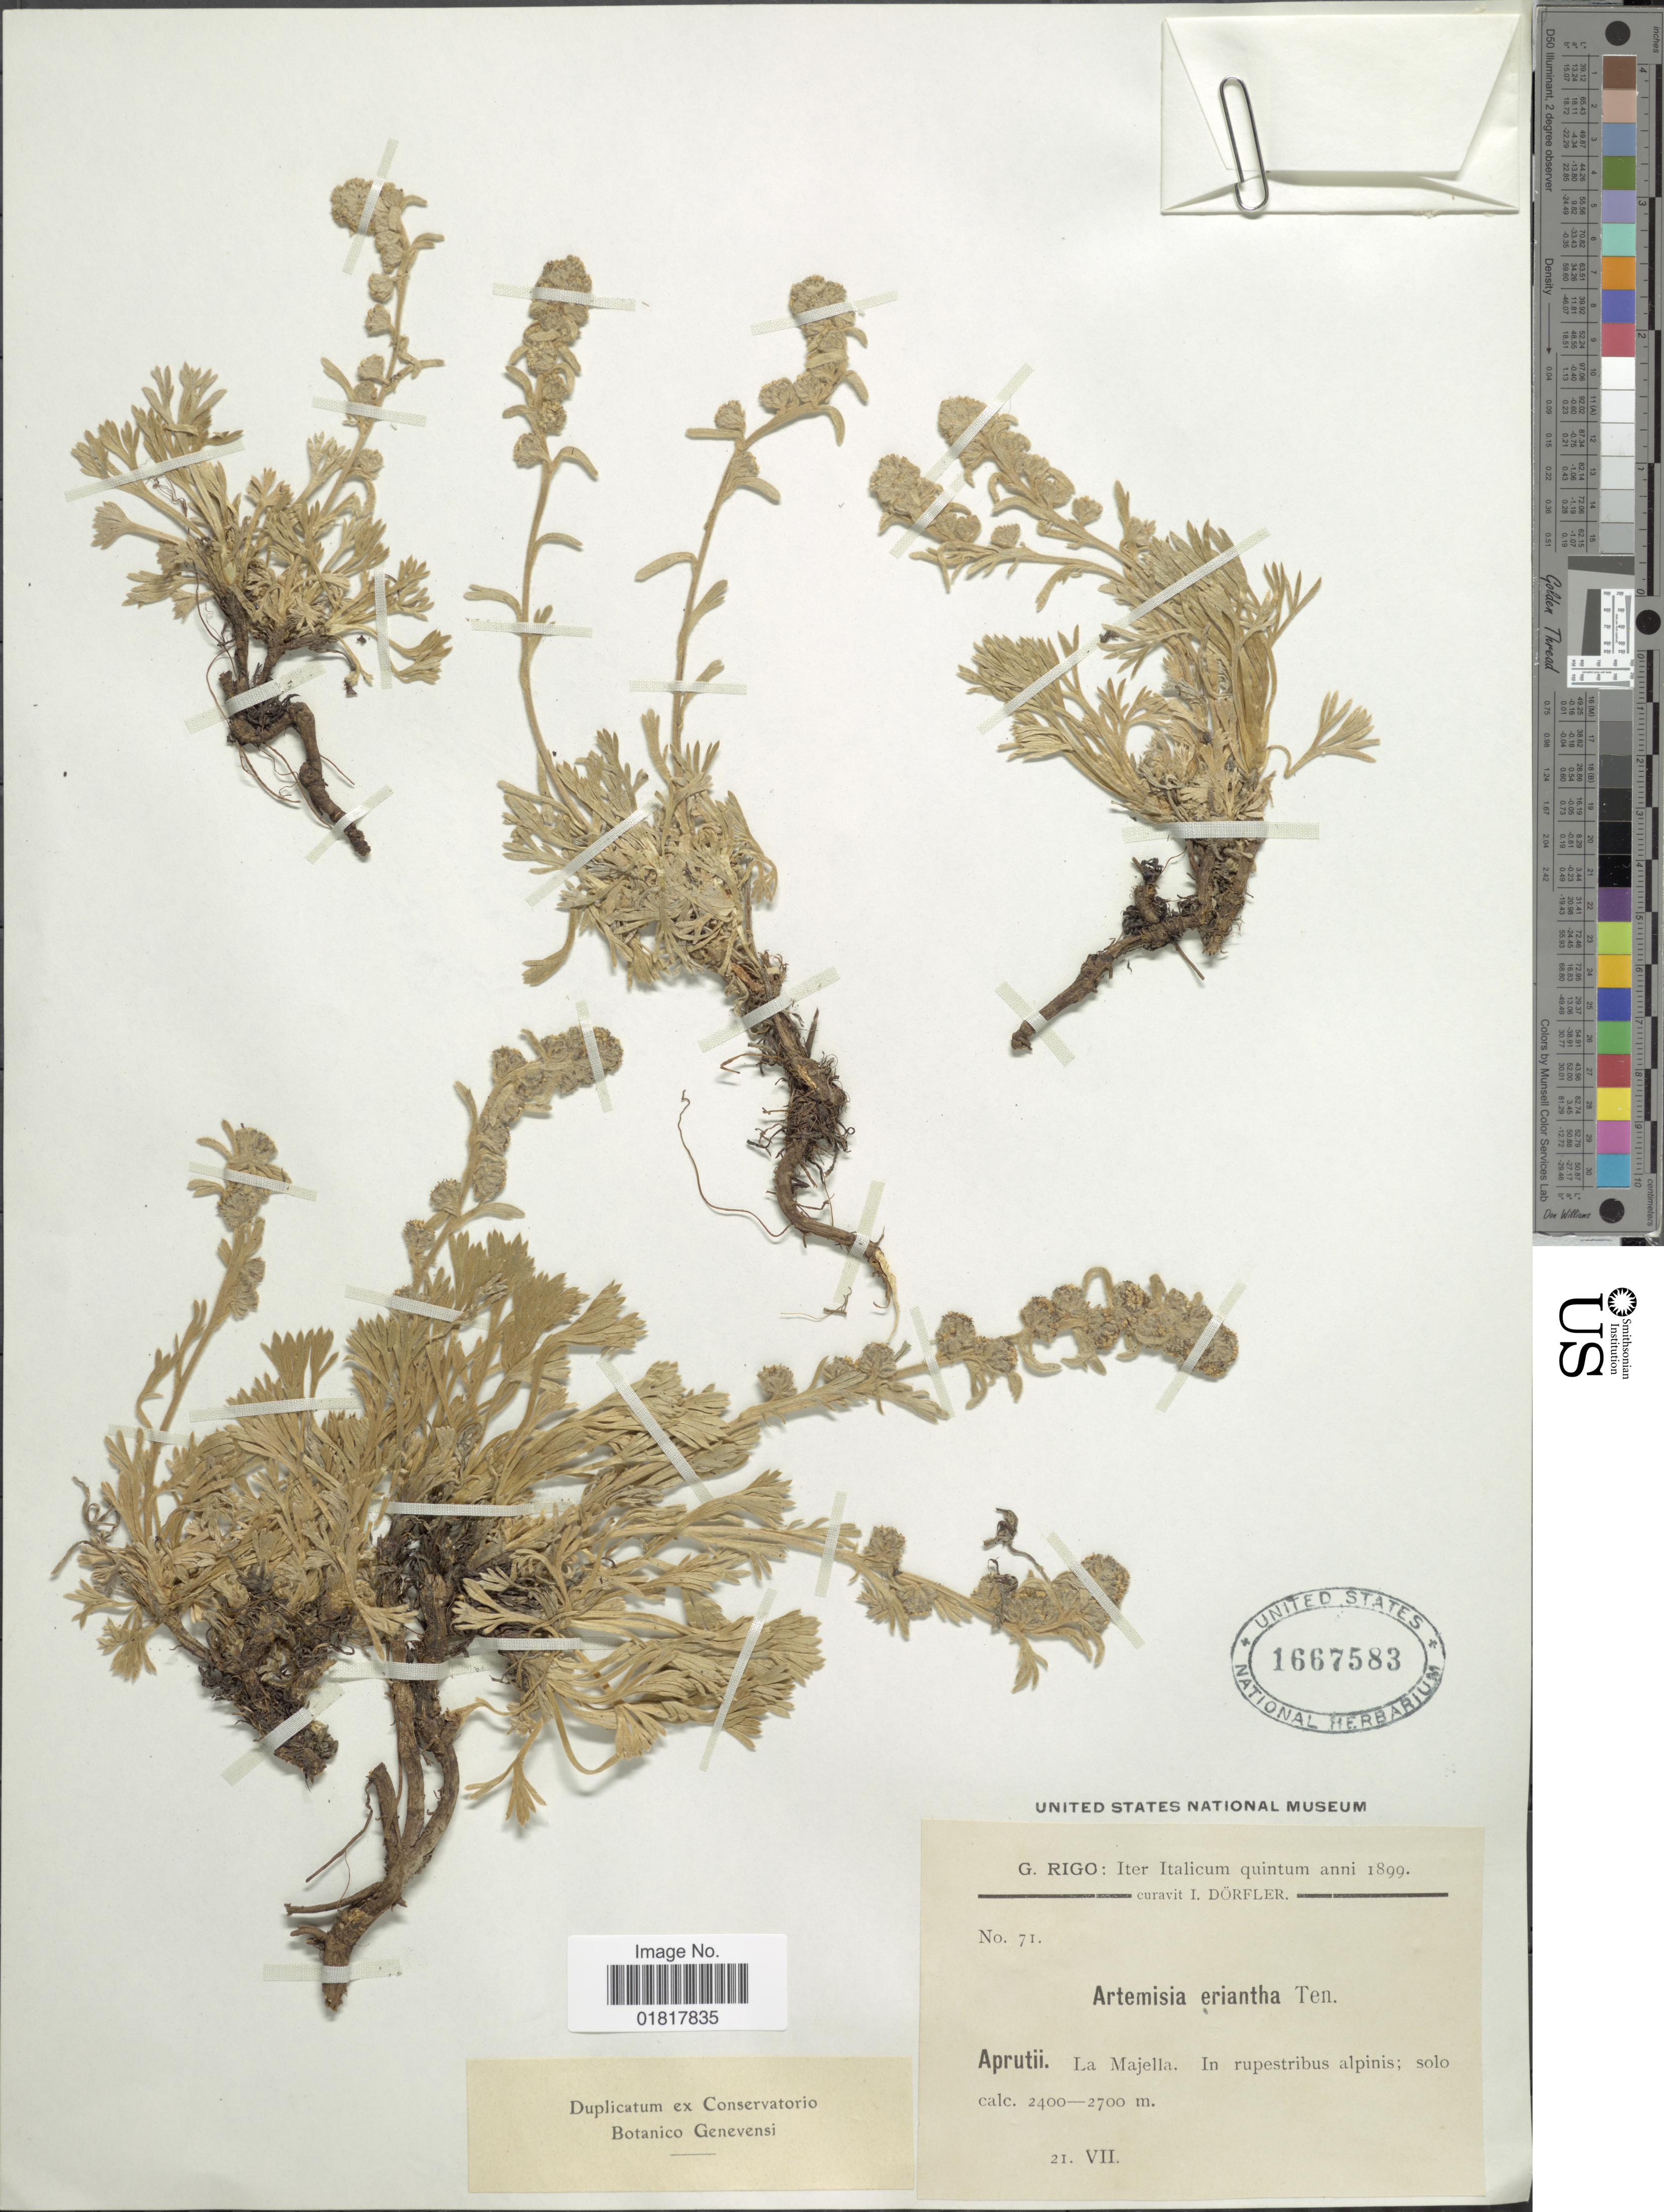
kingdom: Plantae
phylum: Tracheophyta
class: Magnoliopsida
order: Asterales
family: Asteraceae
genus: Artemisia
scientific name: Artemisia eriantha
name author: Ten.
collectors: G. Rigo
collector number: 71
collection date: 1899-07-21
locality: Aprutii., La Majella, in rupestribus alpinis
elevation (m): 2400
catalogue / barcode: US 1667583